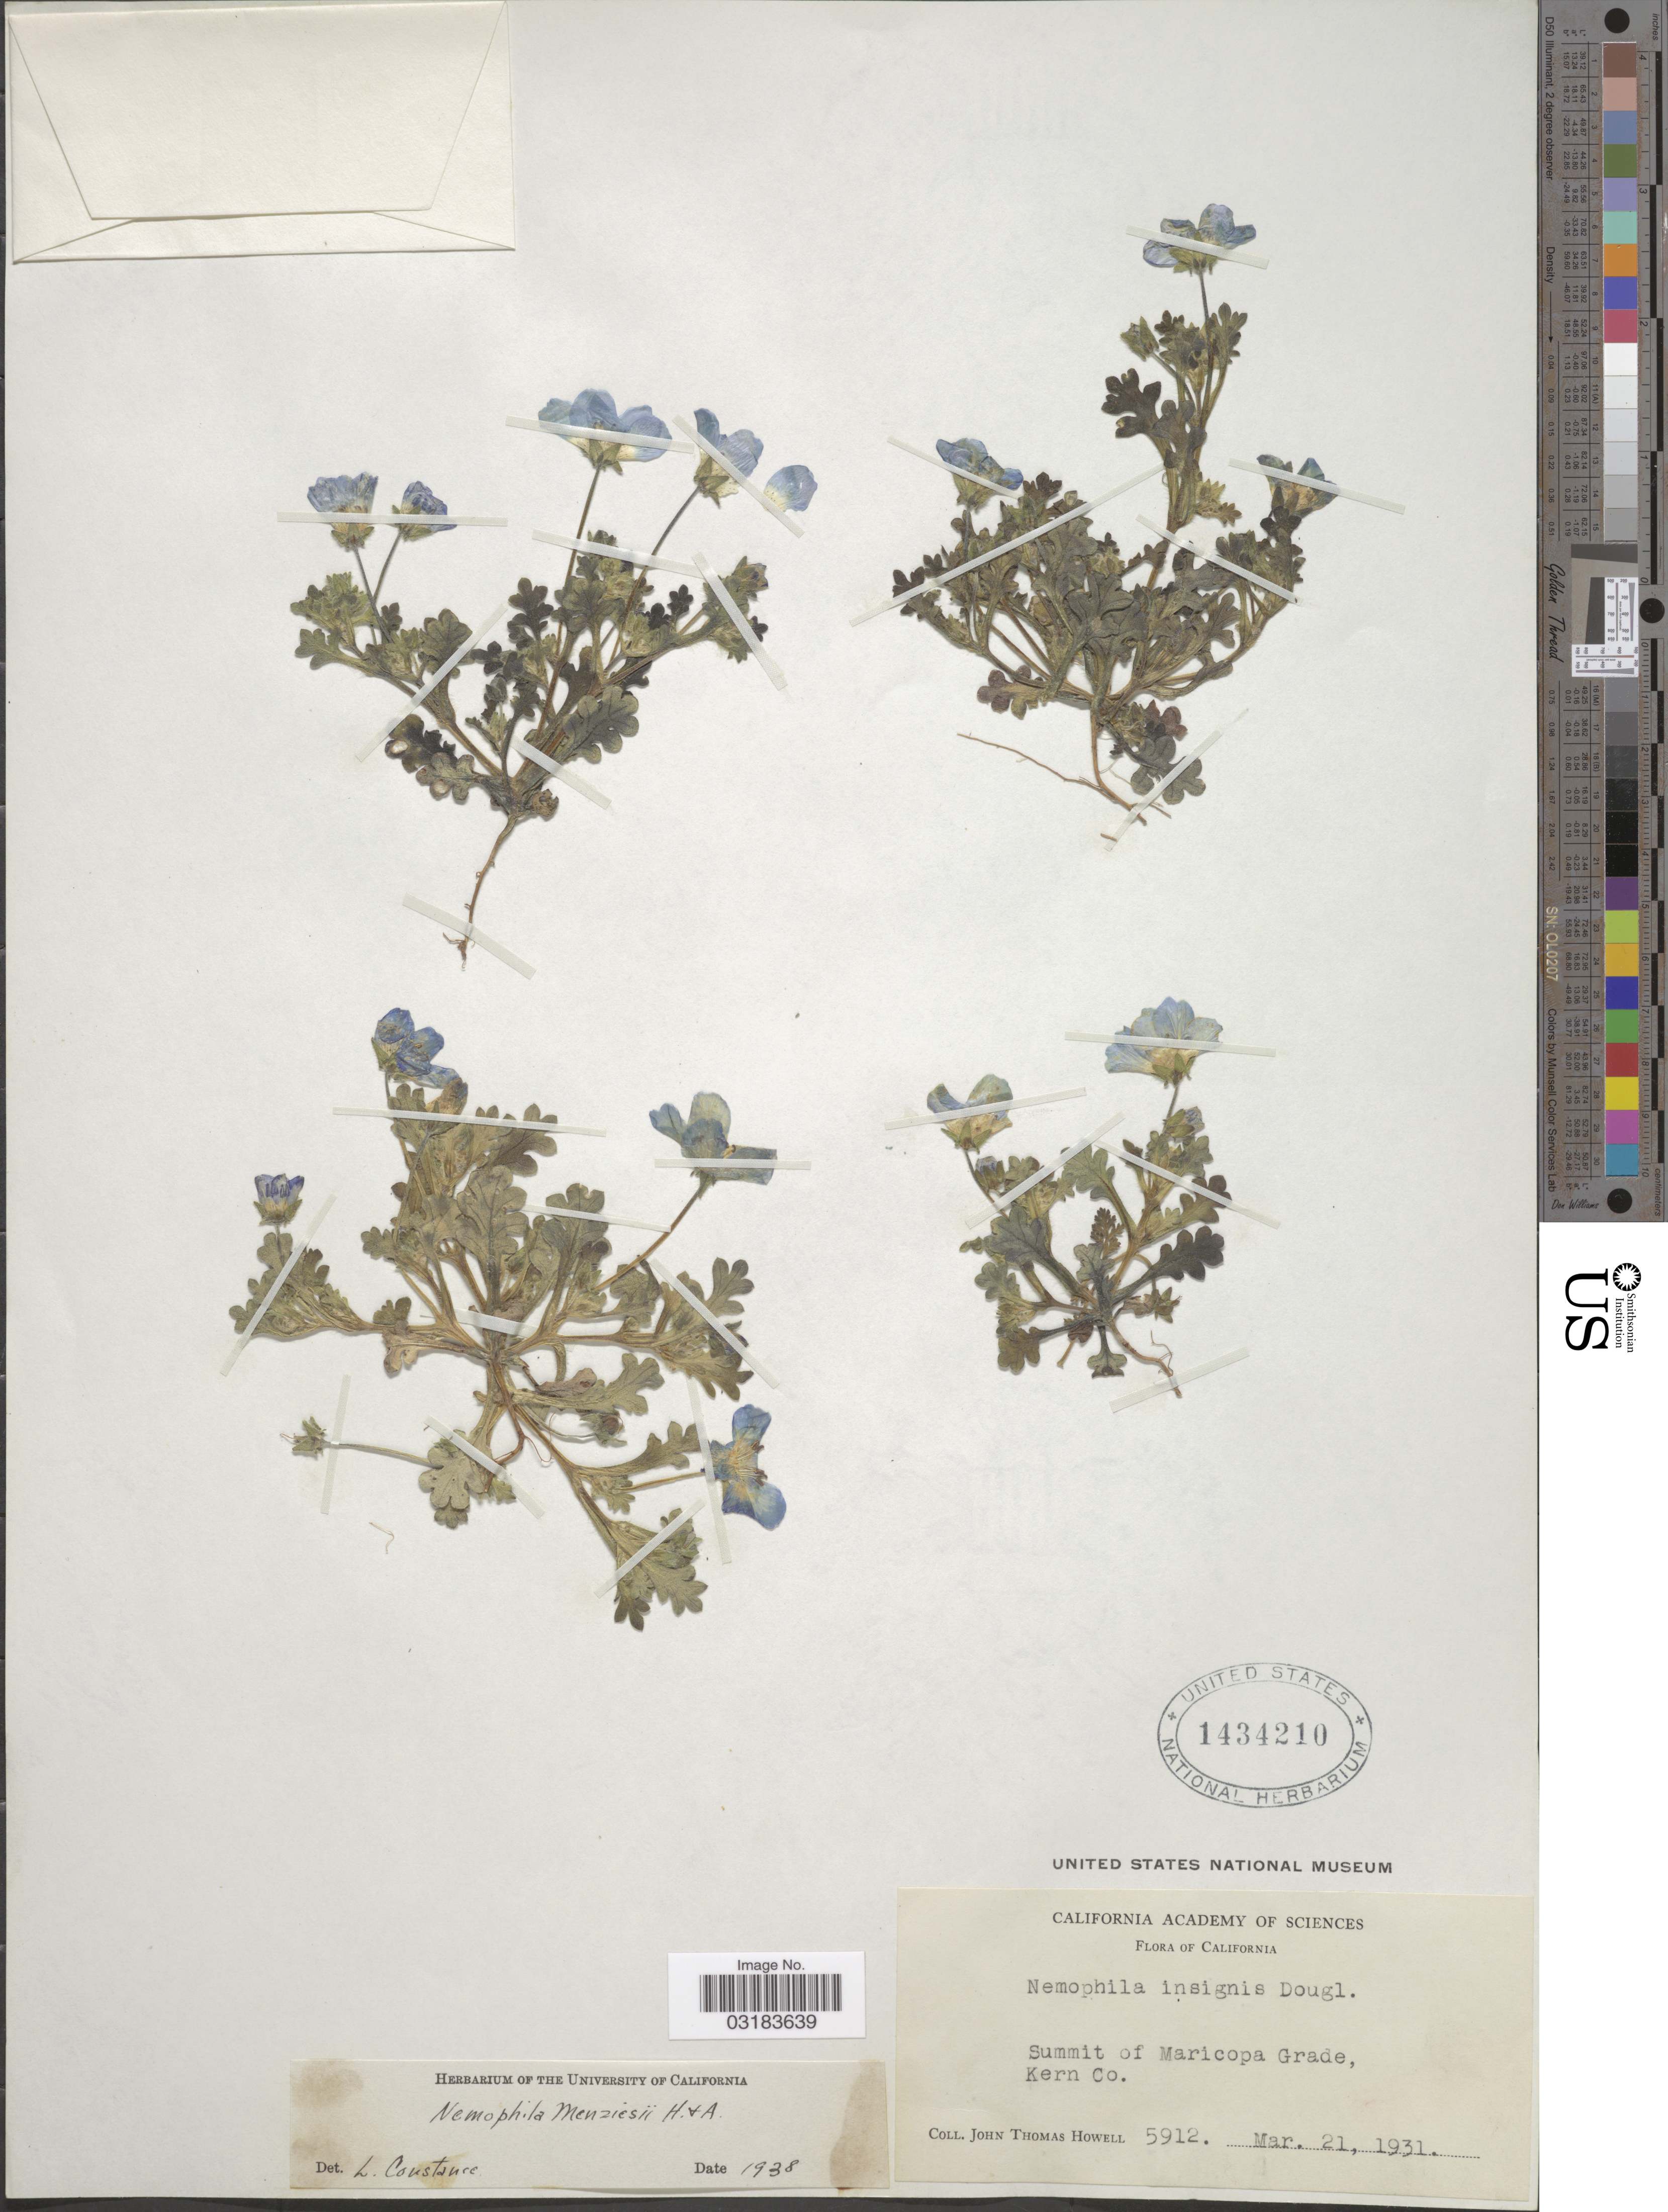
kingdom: Plantae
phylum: Tracheophyta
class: Magnoliopsida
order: Boraginales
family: Hydrophyllaceae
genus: Nemophila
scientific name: Nemophila menziesii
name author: Hook. & Arn.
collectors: J. T. Howell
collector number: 5912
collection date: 1931-03-21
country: United States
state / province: California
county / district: Kern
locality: Summit of Maricopa Grade, Kern Co.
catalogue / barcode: US 1434210